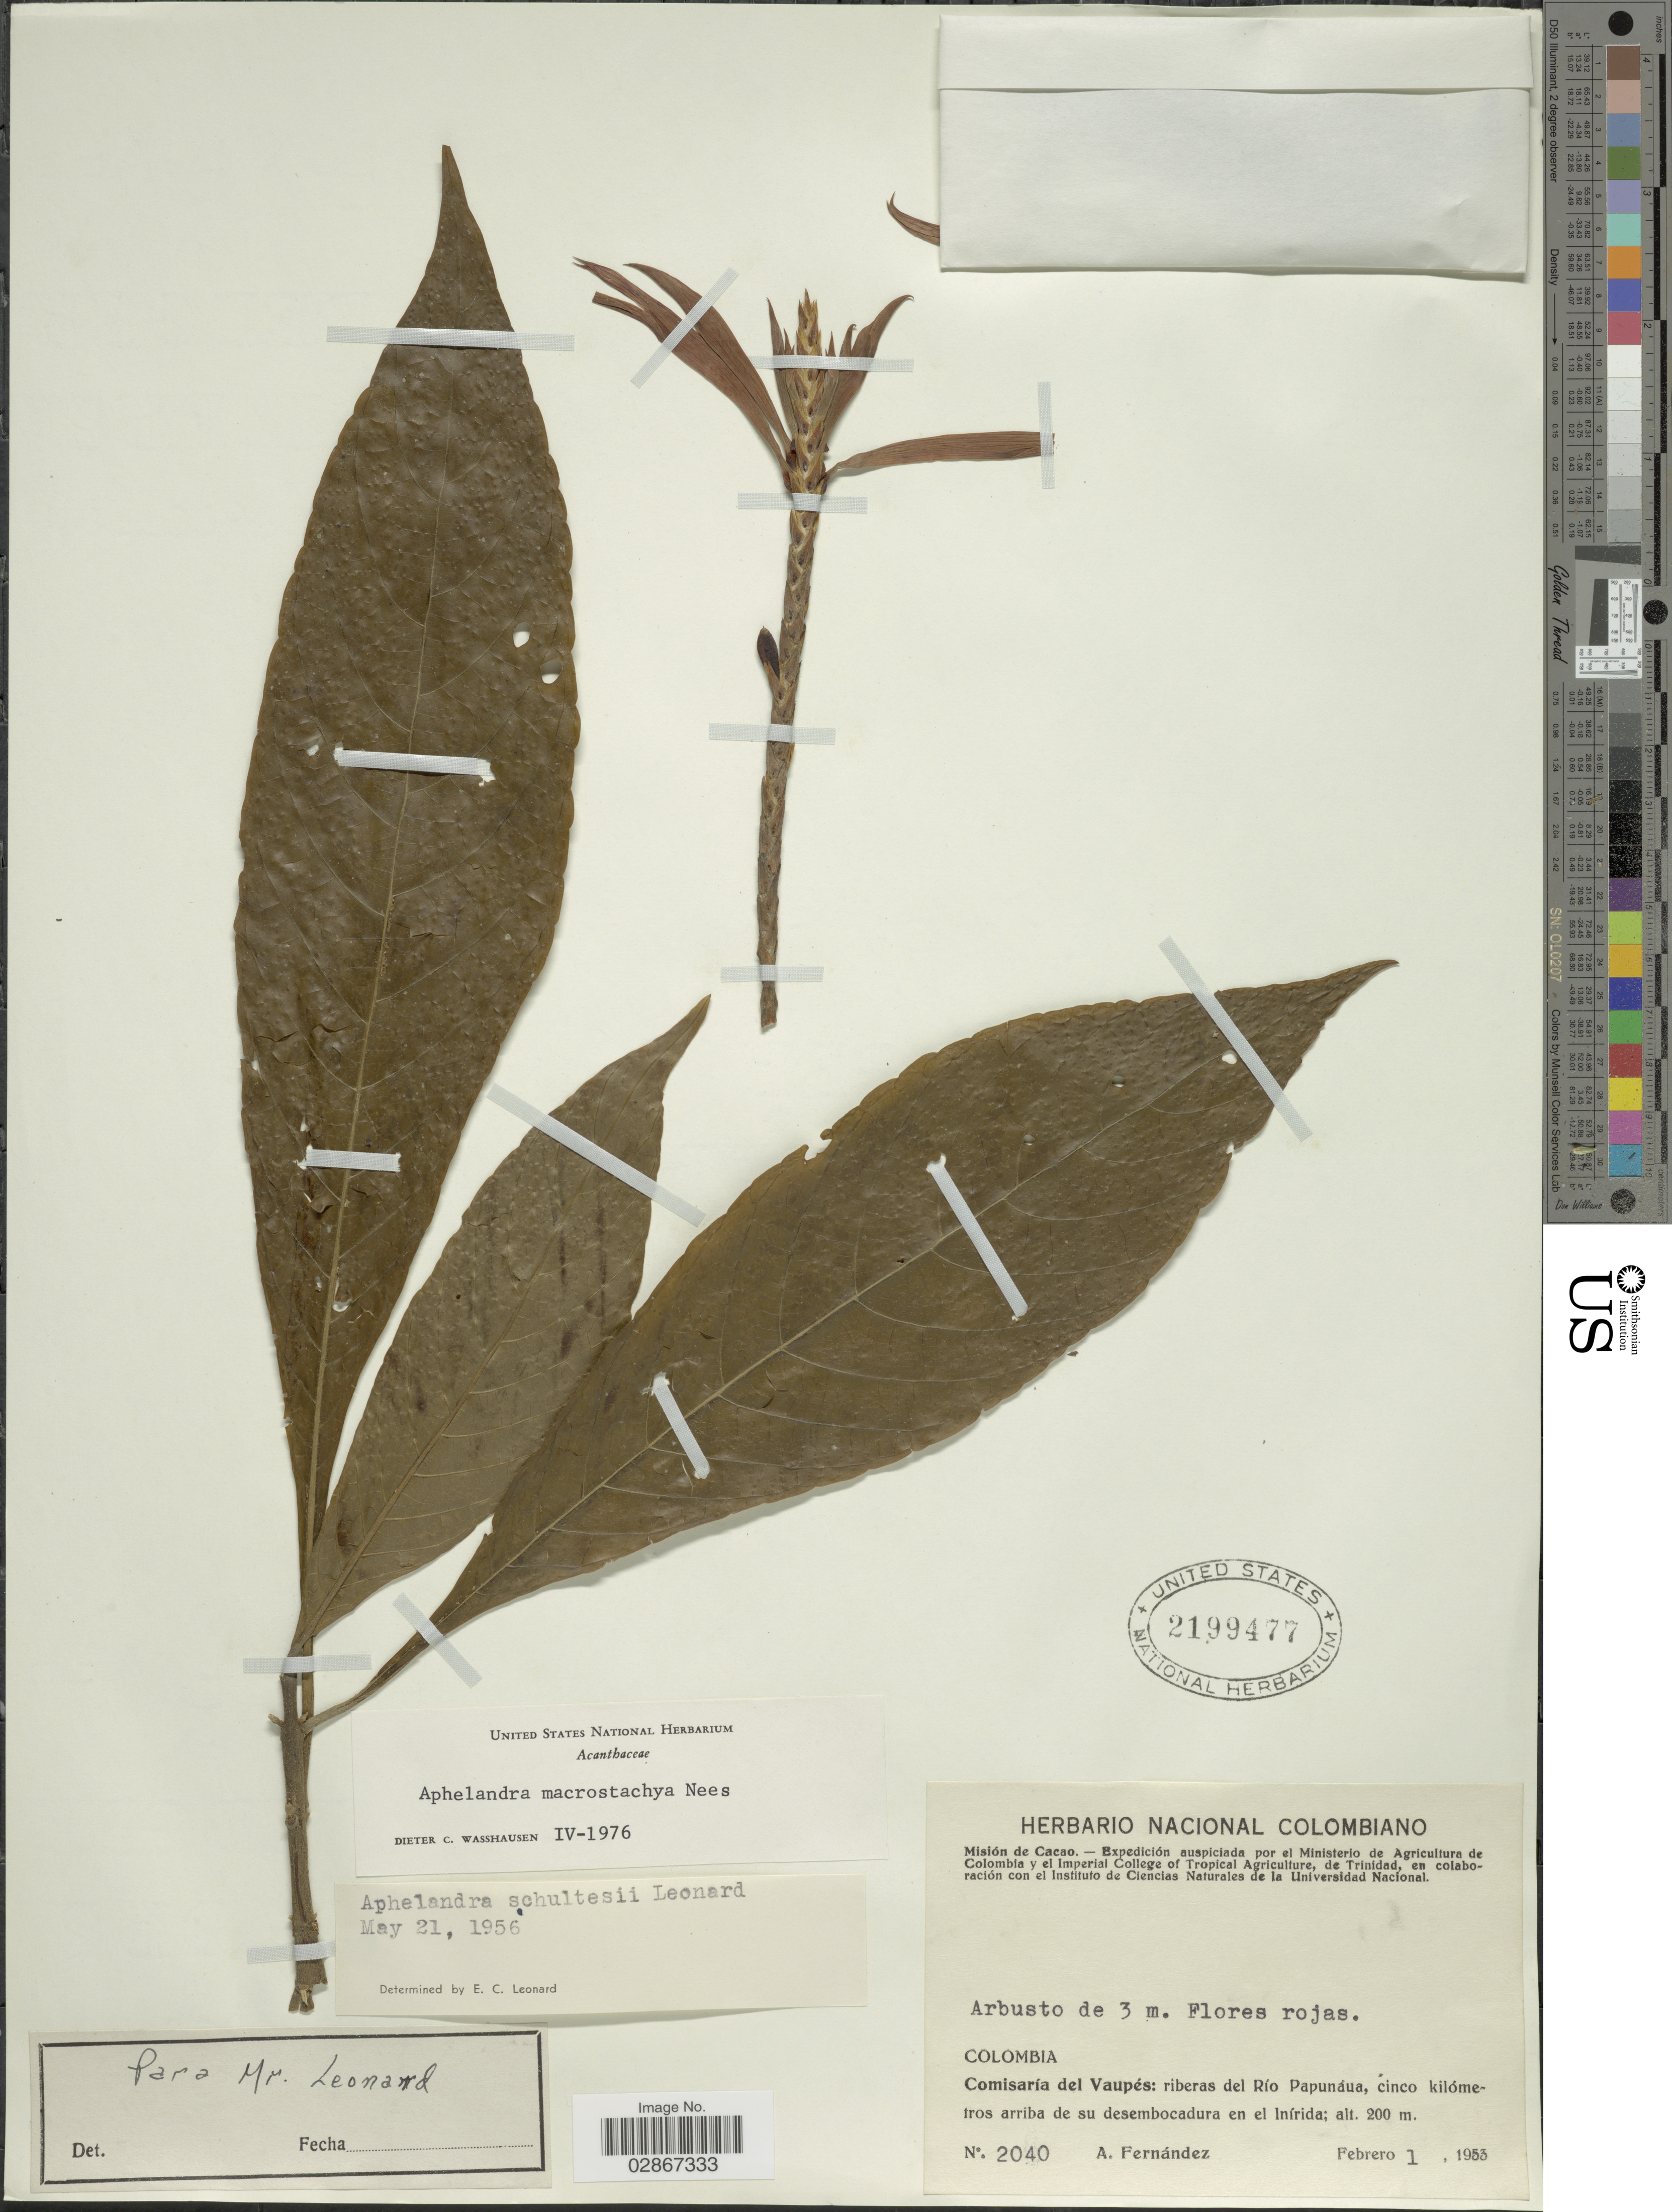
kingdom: Plantae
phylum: Tracheophyta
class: Magnoliopsida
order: Lamiales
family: Acanthaceae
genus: Aphelandra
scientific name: Aphelandra macrostachya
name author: Nees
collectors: A. Fernández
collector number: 2040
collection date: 1953-02-01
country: Colombia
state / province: Vaupés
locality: Comisaria del Vaupés: riberas del Río Papunáua, cinco kilómetros arriba de su desembocadura en el Inírida.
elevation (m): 200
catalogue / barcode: US 2199477